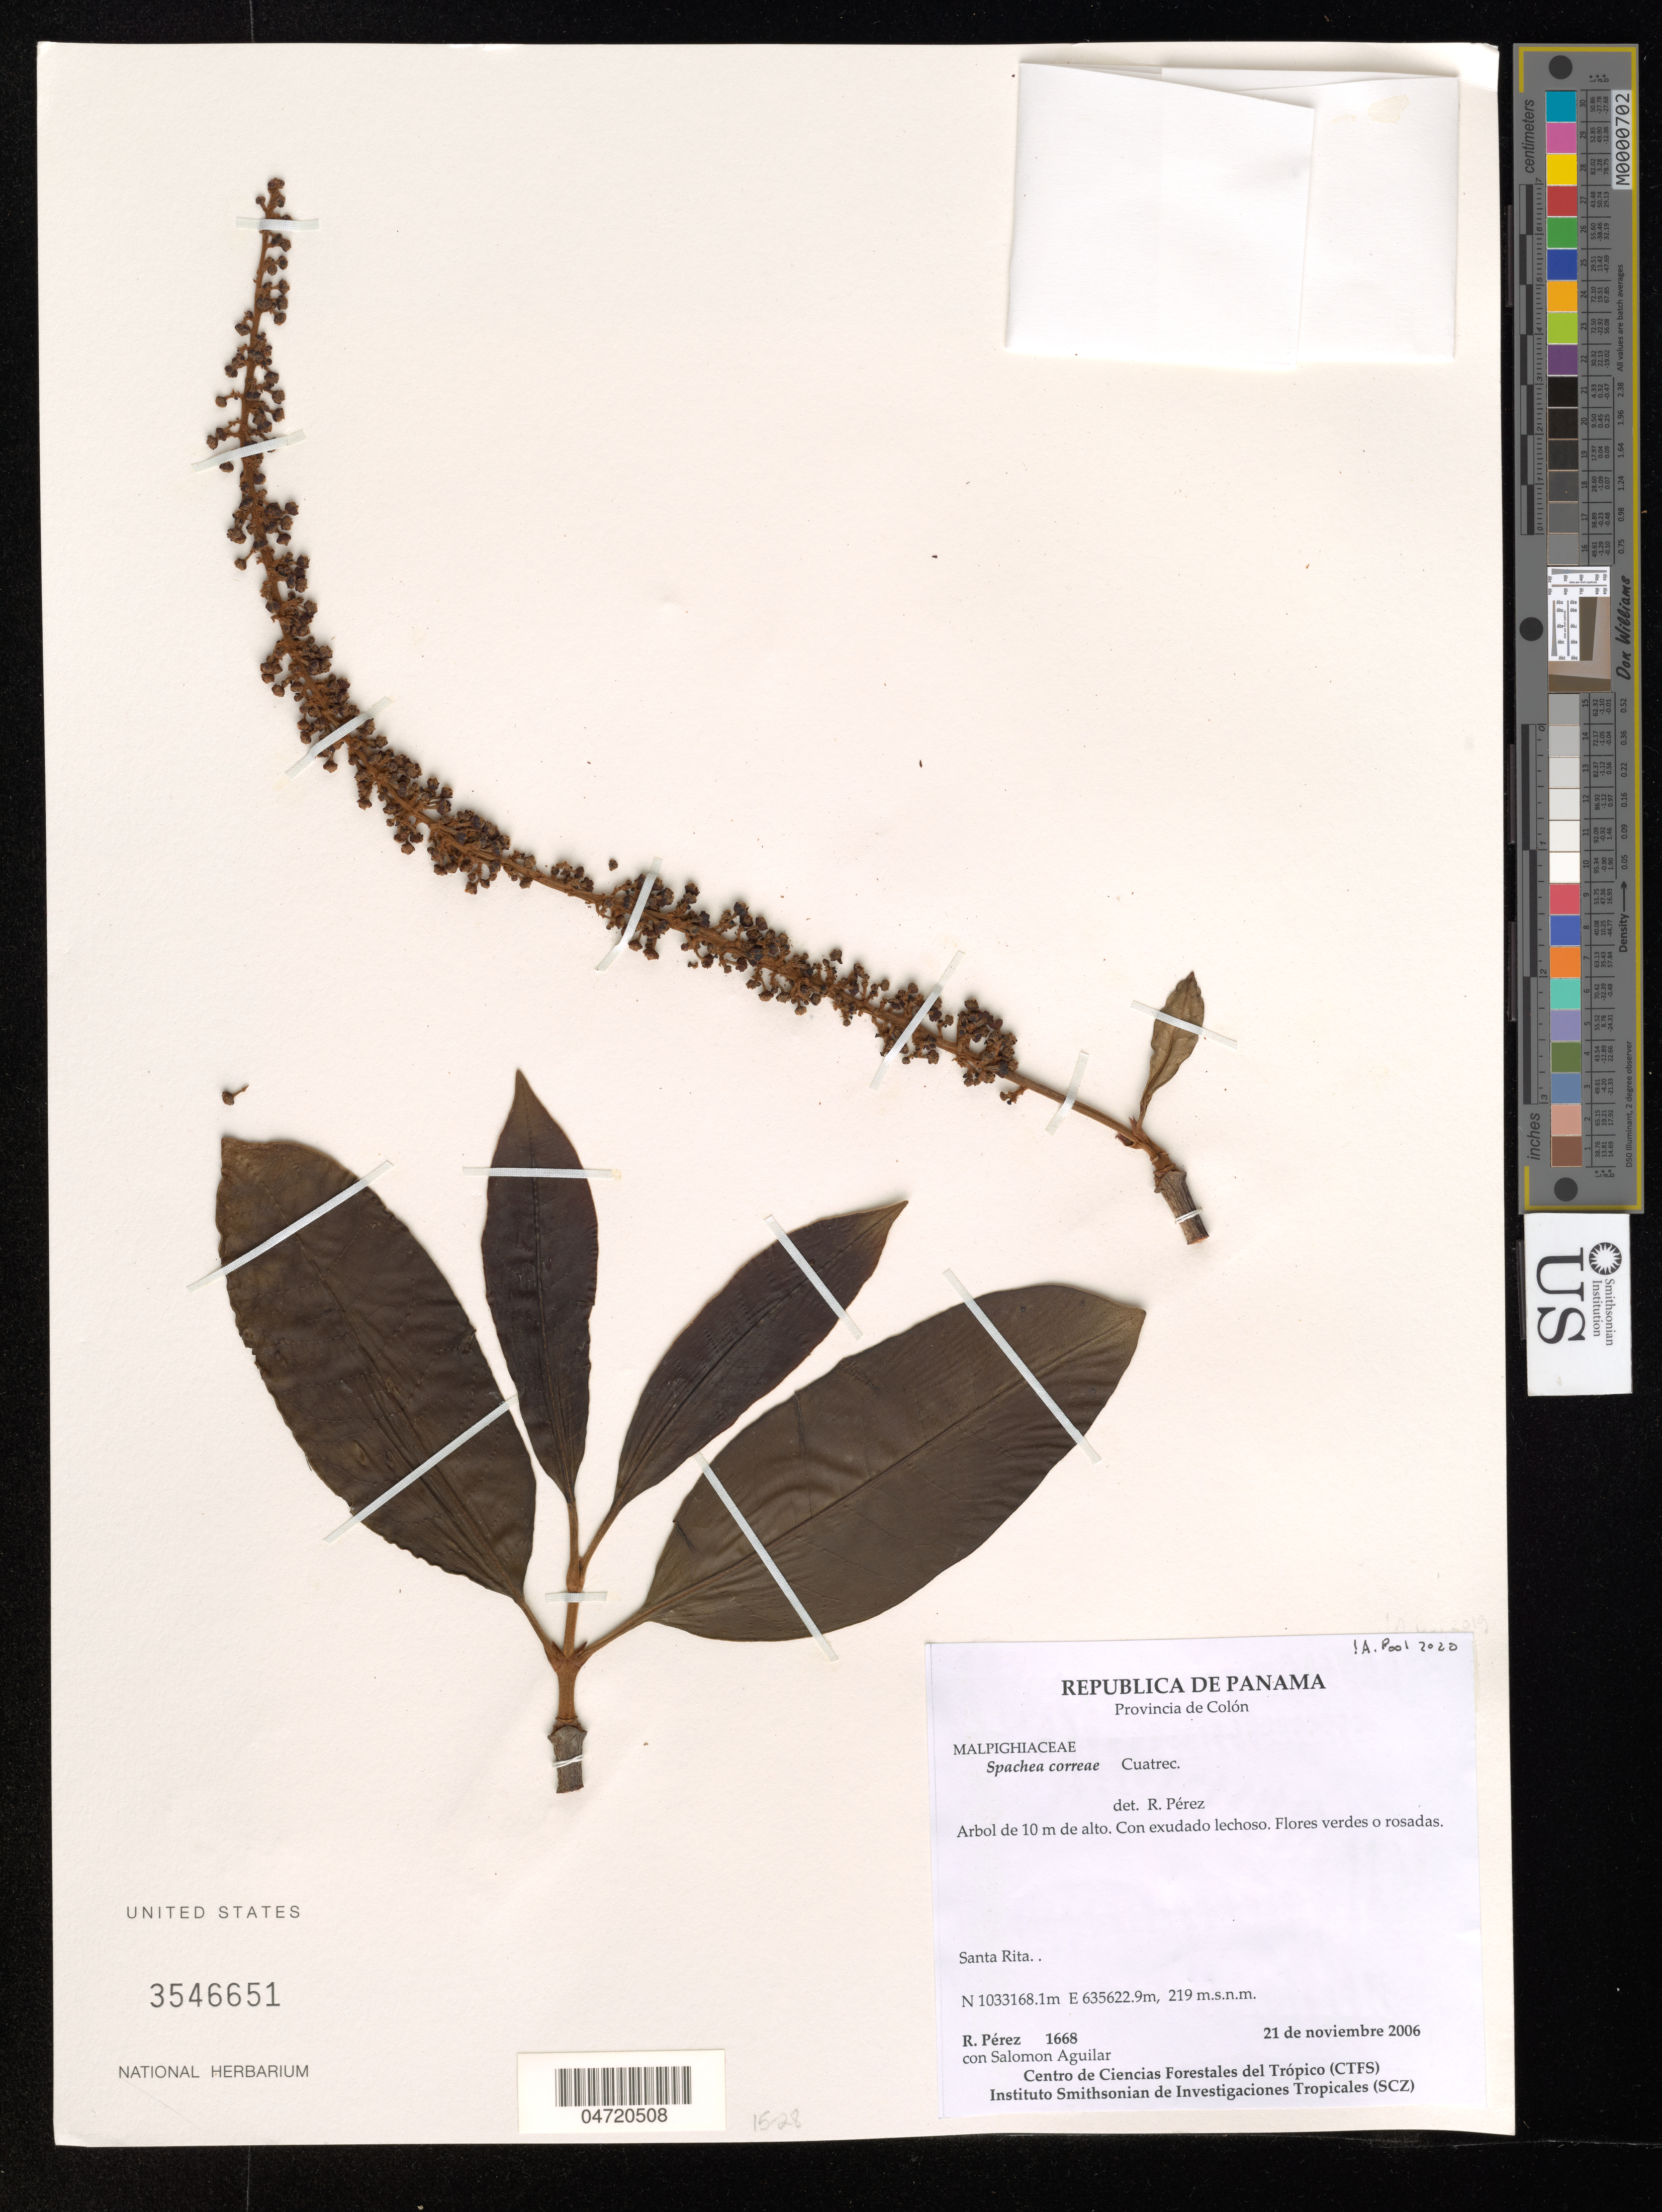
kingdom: Plantae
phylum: Tracheophyta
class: Magnoliopsida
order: Malpighiales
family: Malpighiaceae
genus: Spachea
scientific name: Spachea correae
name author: Cuatrec. & Croat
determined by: Pool, A., (MO), Missouri Botanical Garden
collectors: R. Perez & S. Aguilar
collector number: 1668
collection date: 2006-11-21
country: Panama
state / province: Colón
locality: Santa Rita.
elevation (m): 219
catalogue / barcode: US 3546651